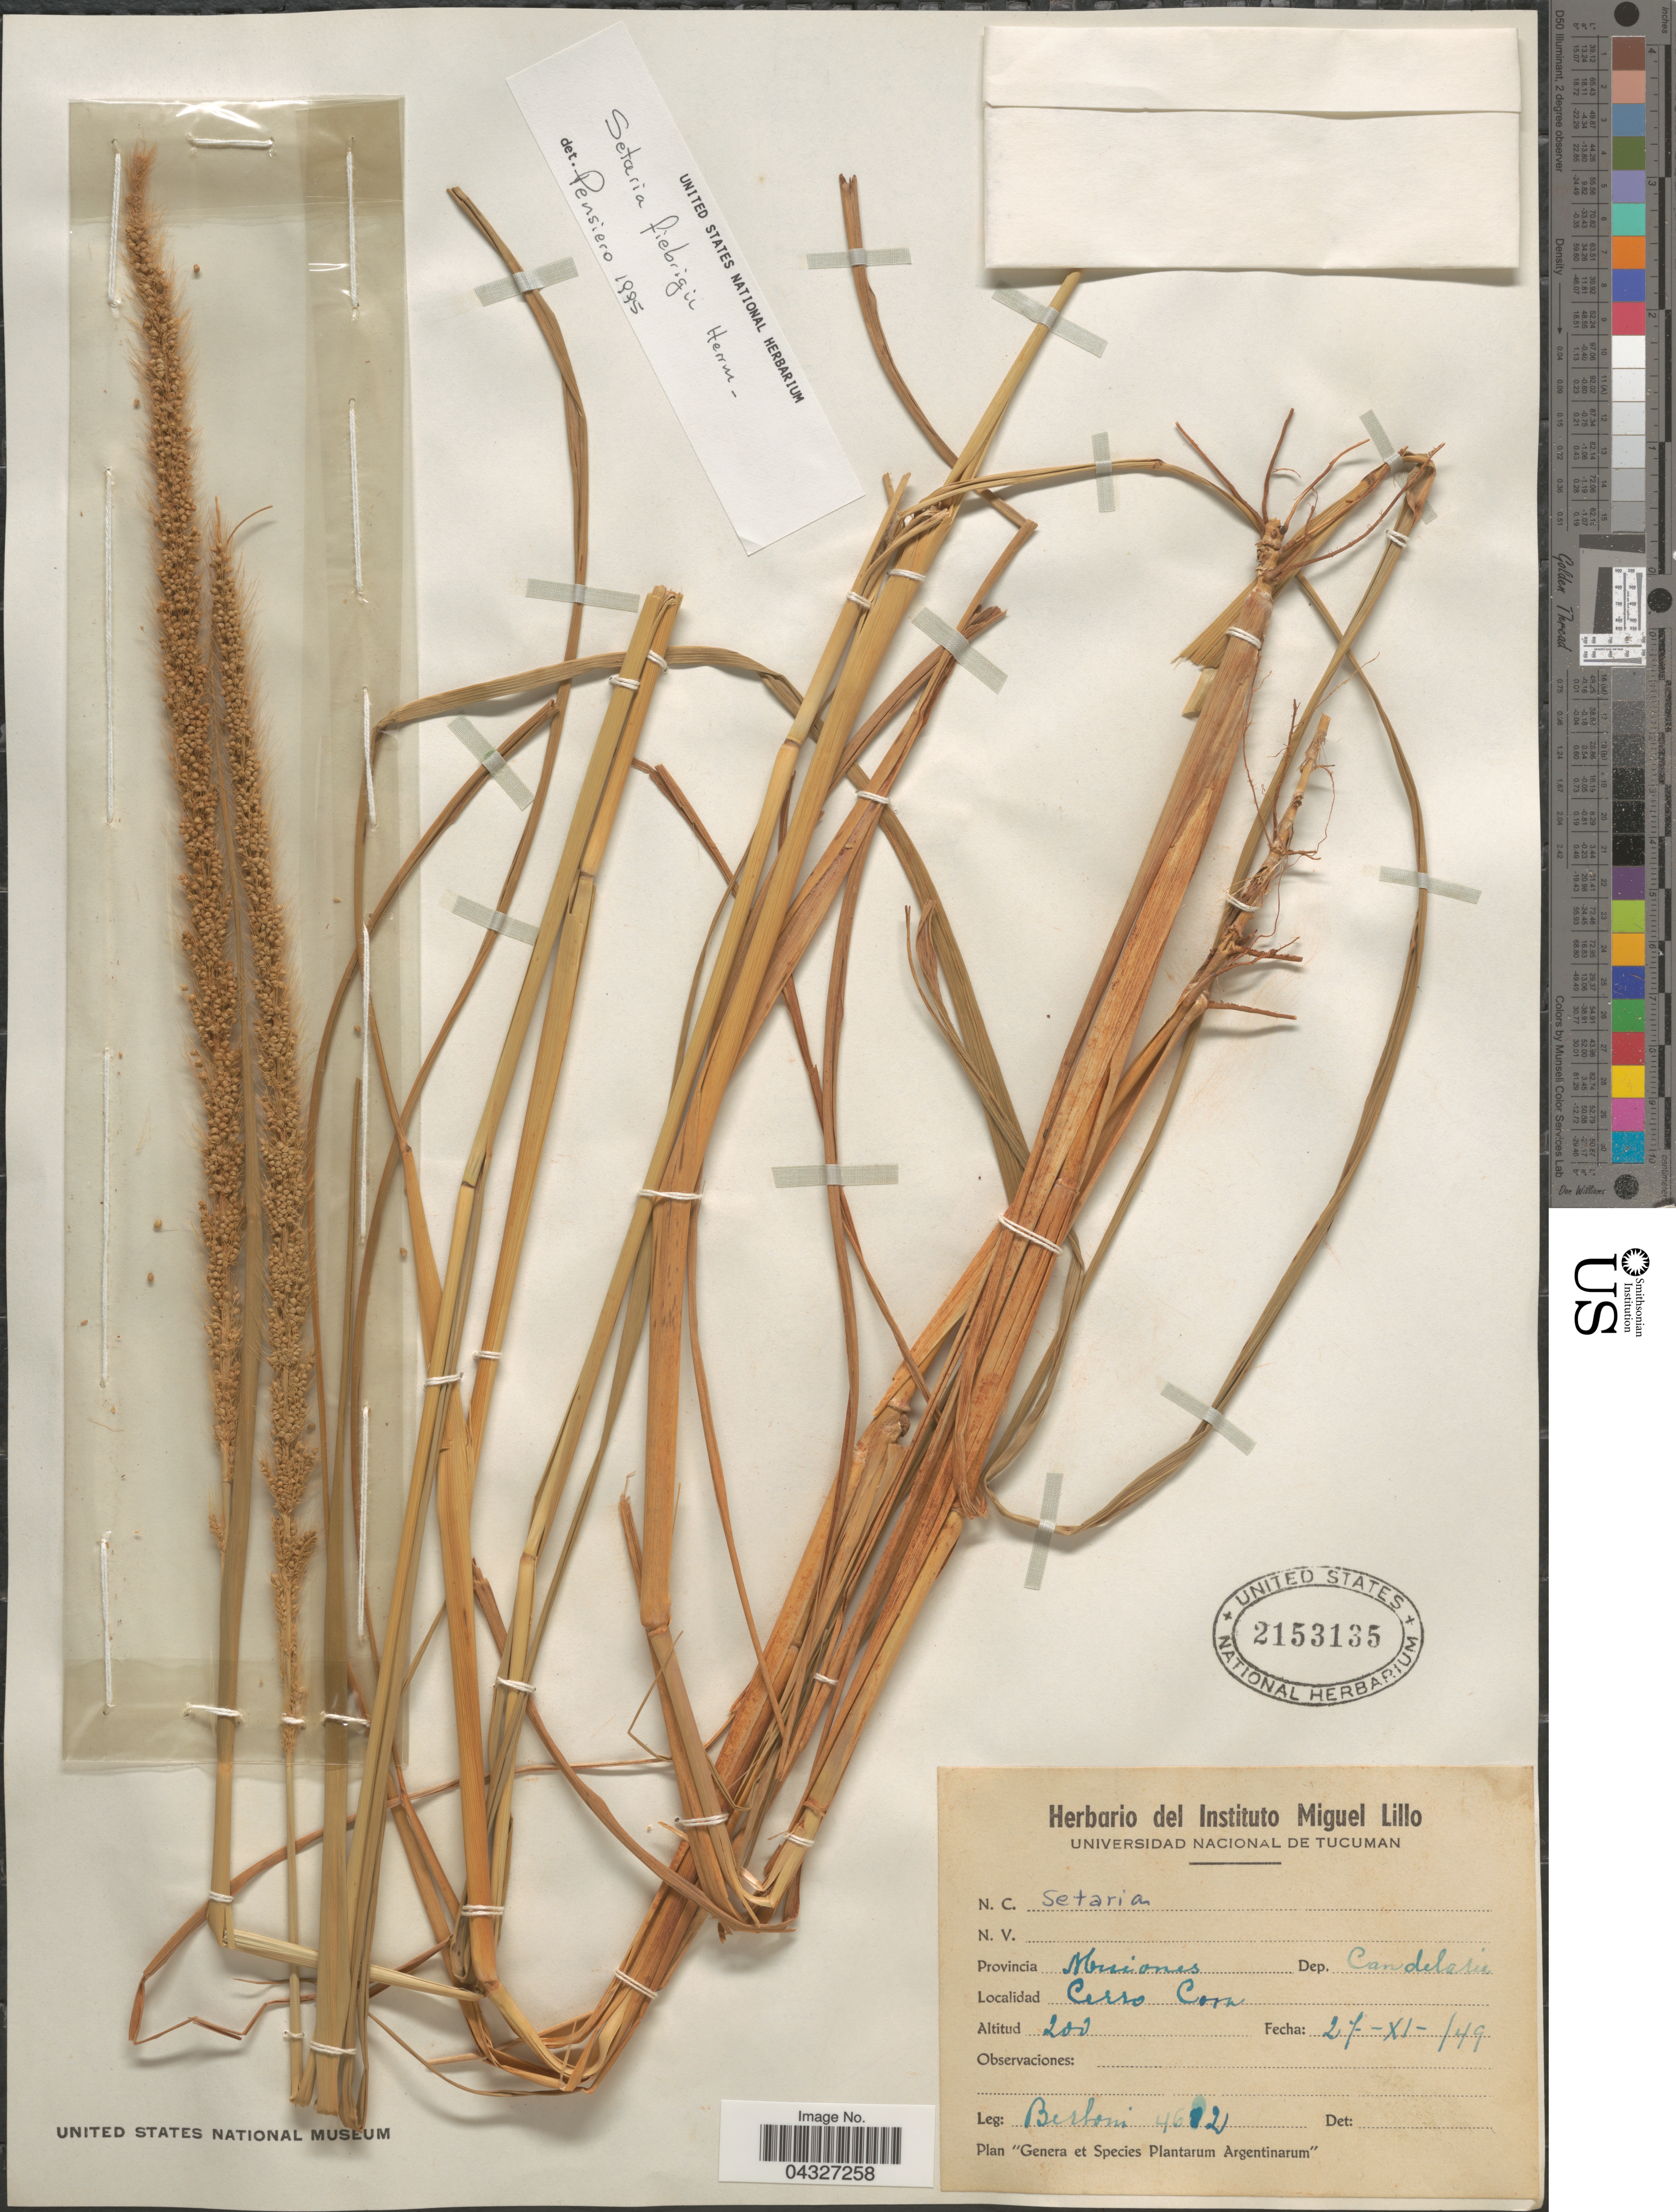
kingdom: Plantae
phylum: Tracheophyta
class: Liliopsida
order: Poales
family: Poaceae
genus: Setaria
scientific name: Setaria fiebrigii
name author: R.A.W. Herrm.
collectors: -- Bertoni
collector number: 4682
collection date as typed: Transcribed d/m/y: 27/11/49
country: Argentina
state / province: Misiones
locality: Provincia Misiones. Dep. Candelarie. Cerro Cosa.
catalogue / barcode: US 2153135